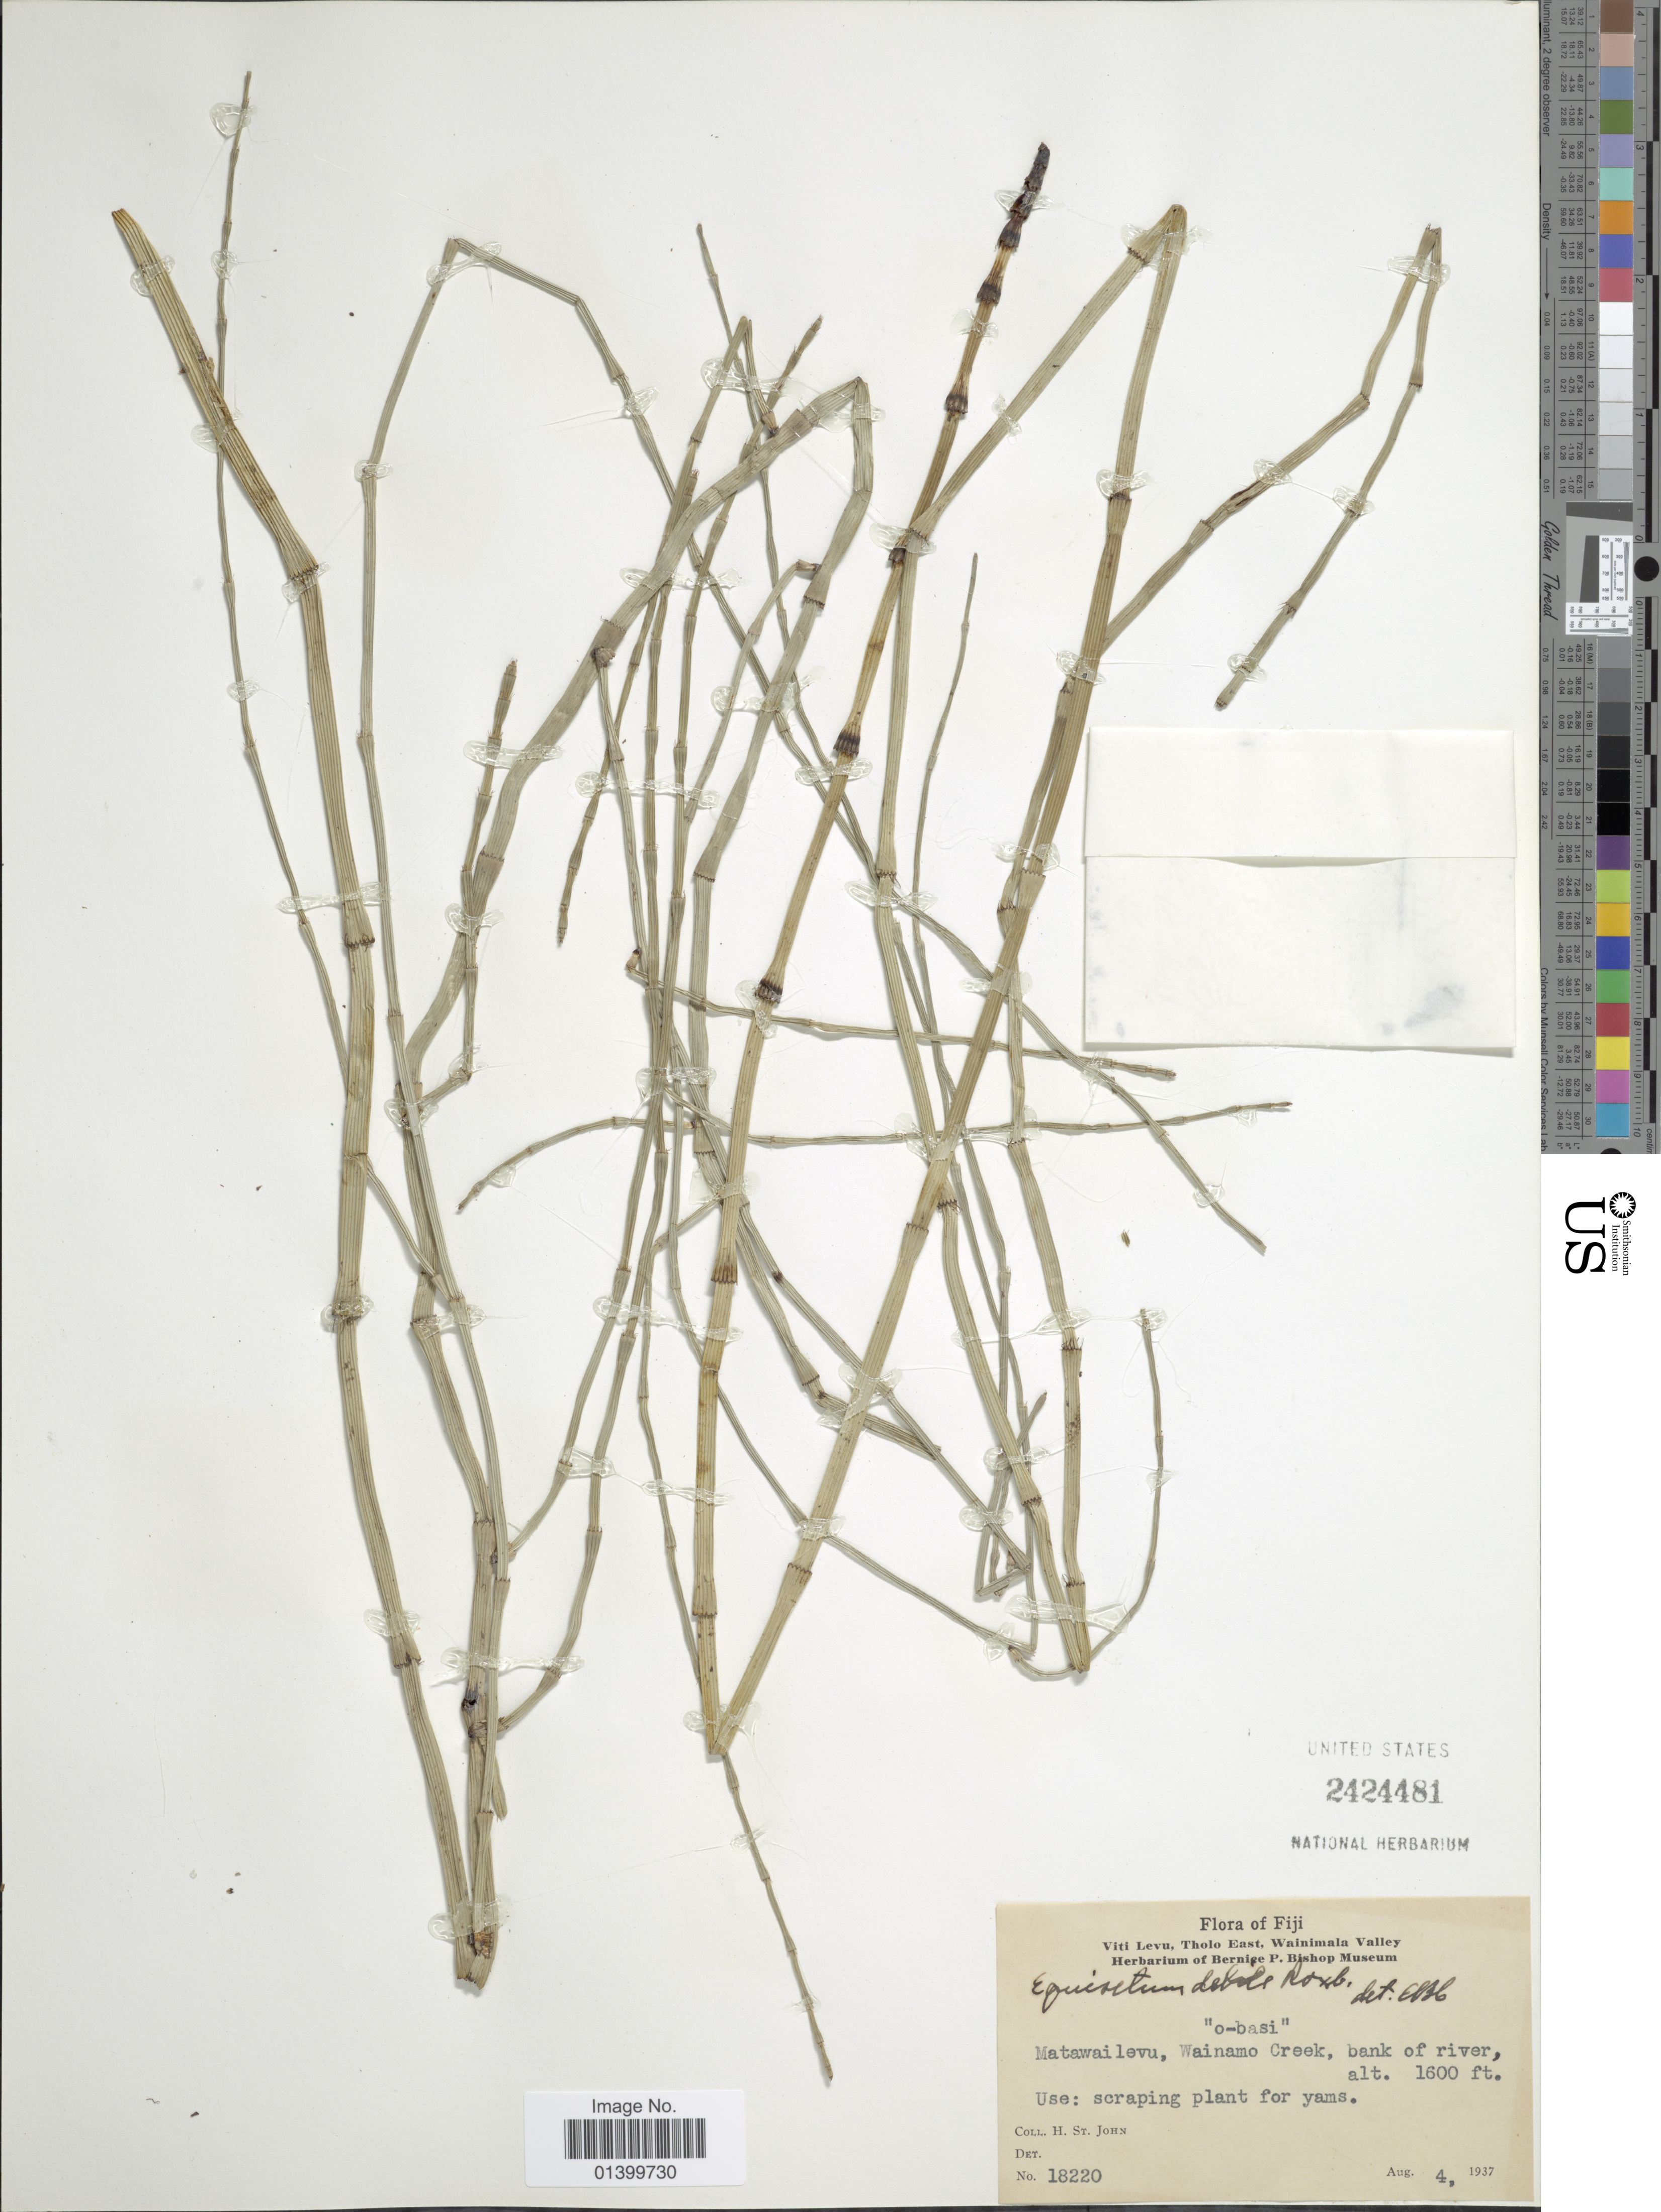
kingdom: Plantae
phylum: Tracheophyta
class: Polypodiopsida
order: Equisetales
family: Equisetaceae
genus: Equisetum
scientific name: Equisetum ramosissimum subsp. debile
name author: (Roxb. ex Vaucher) Hauke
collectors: H. St. John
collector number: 18220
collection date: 1937-08-04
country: Fiji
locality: Viti Levu, Tholo East, Wainimala Valley. Matawailevu, Wainamo Creek, bank of river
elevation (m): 488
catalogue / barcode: US 2424481